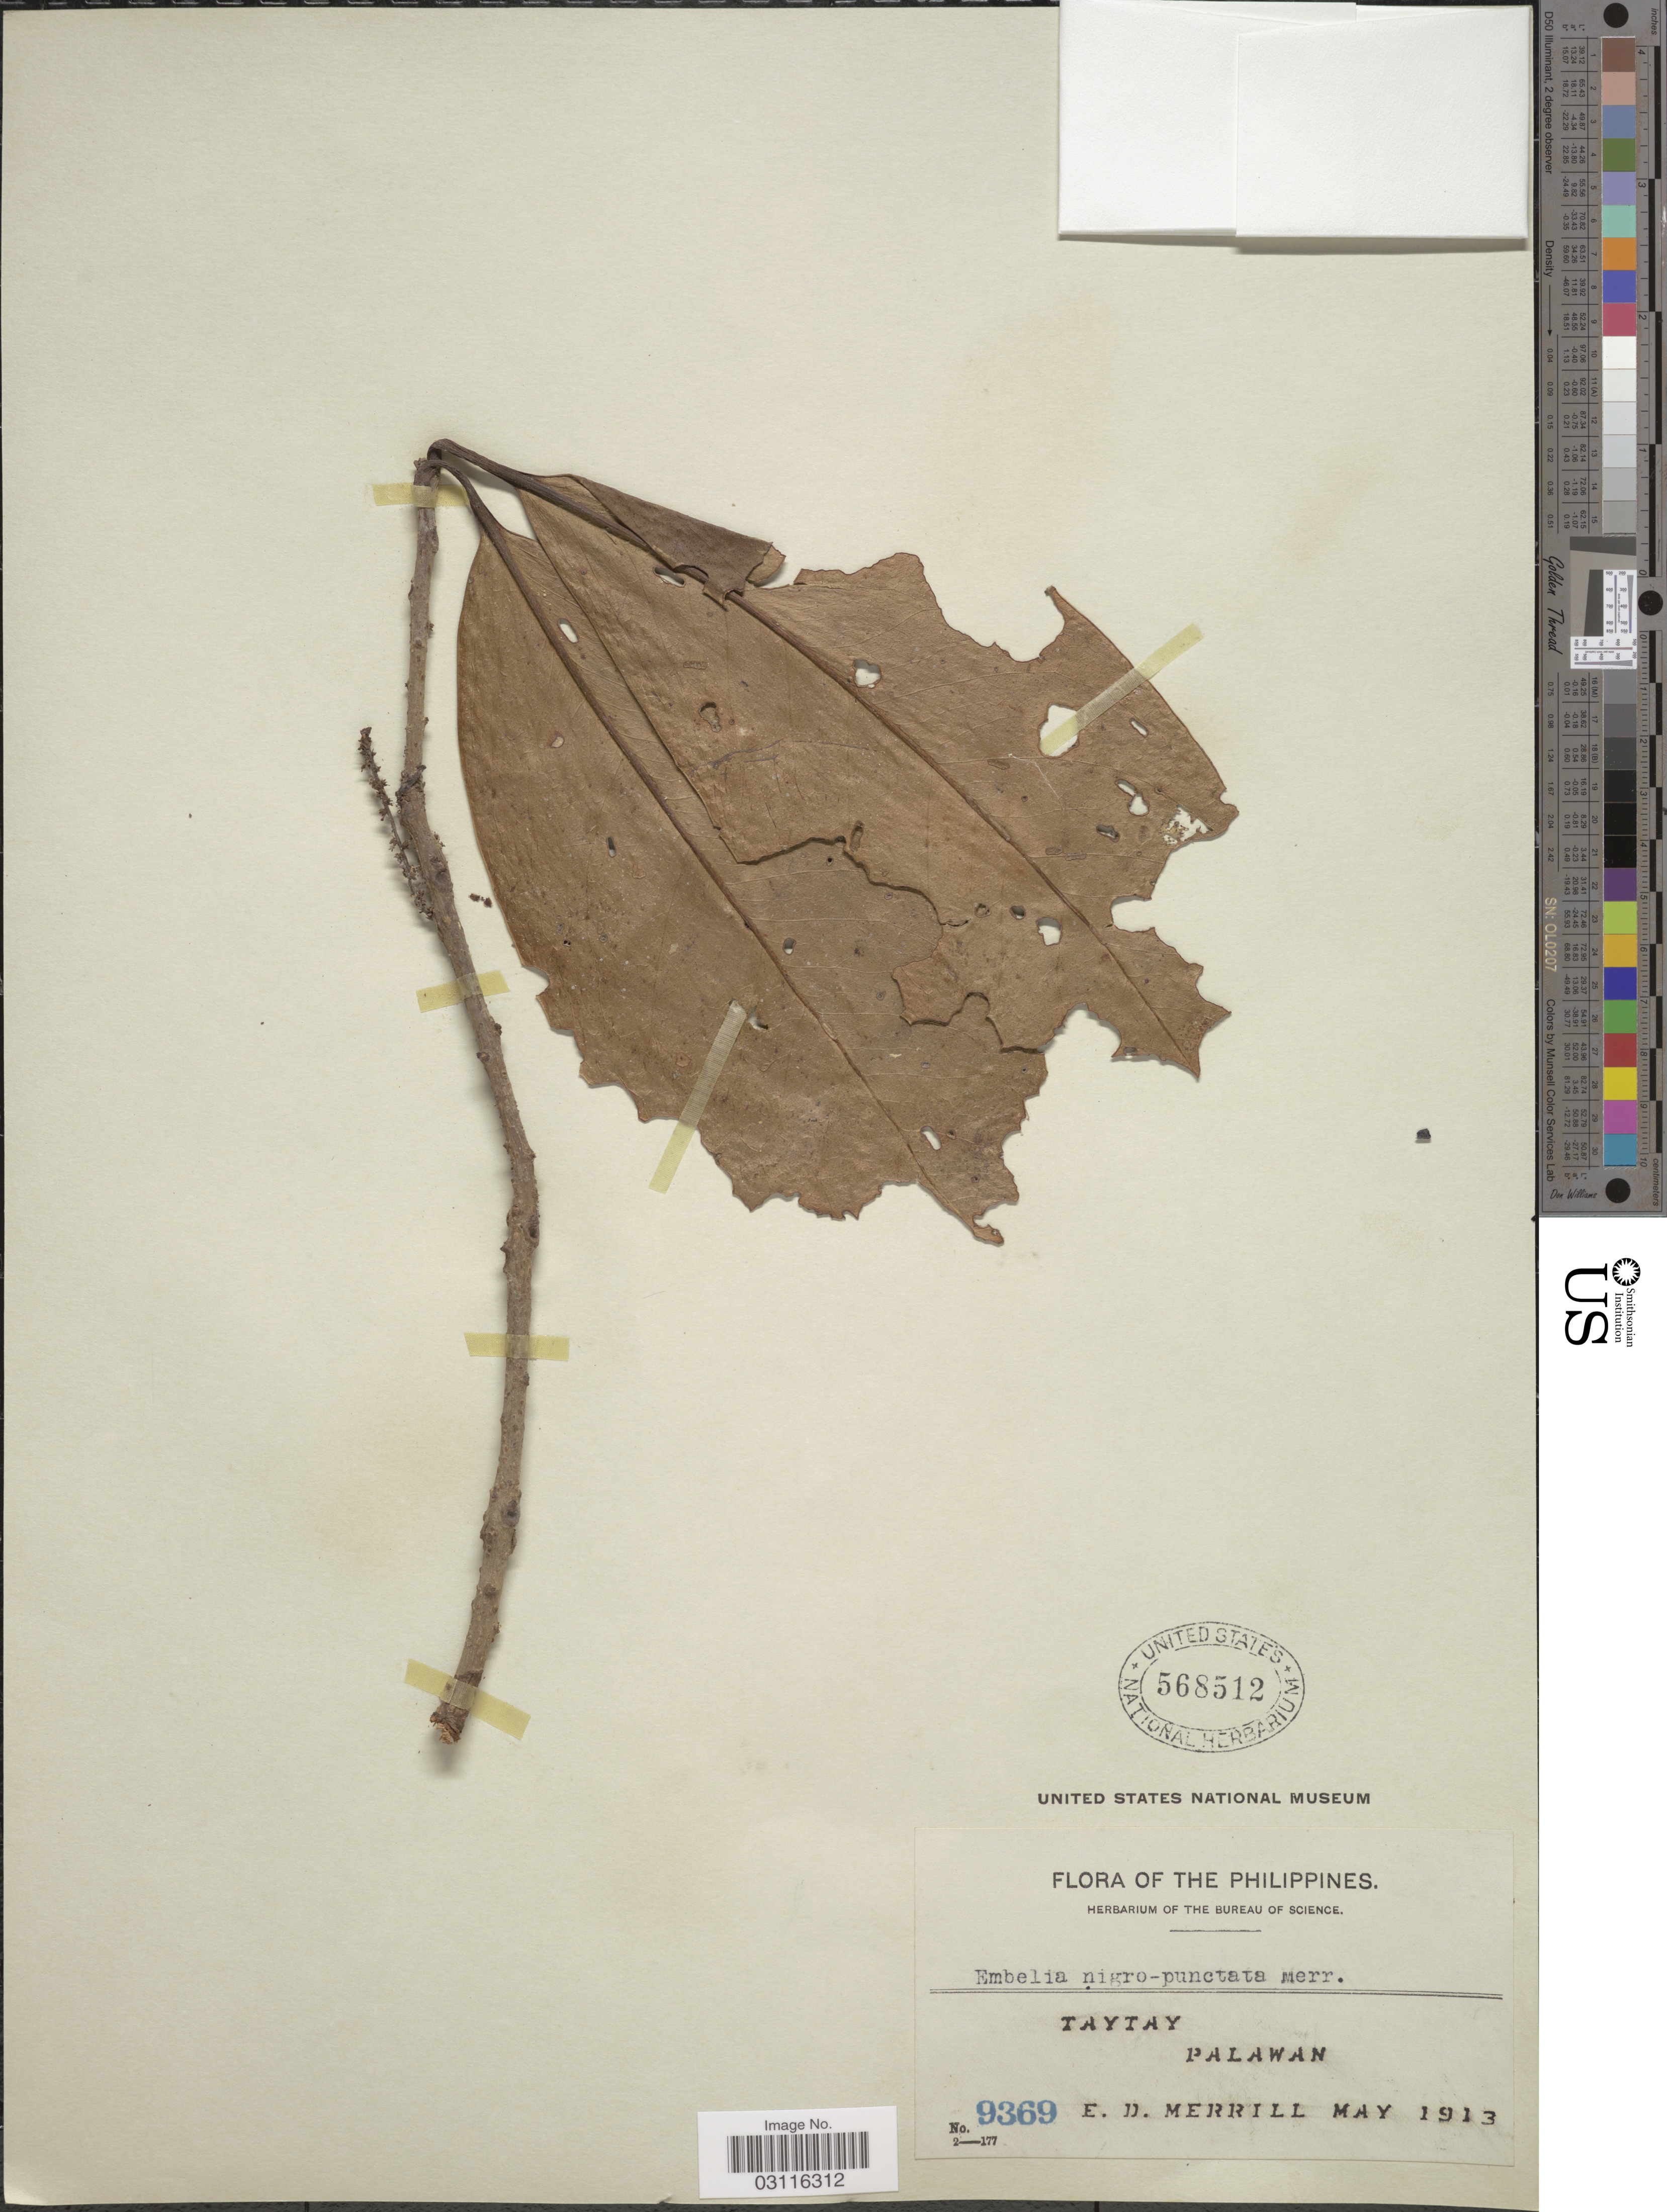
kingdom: Plantae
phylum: Tracheophyta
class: Magnoliopsida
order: Ericales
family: Primulaceae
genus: Embelia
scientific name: Embelia nigropunctata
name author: Merr.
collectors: E. D. Merrill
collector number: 9369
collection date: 1913-05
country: Philippines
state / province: Mimaropa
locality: Taytay. Palawan.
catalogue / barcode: US 568512